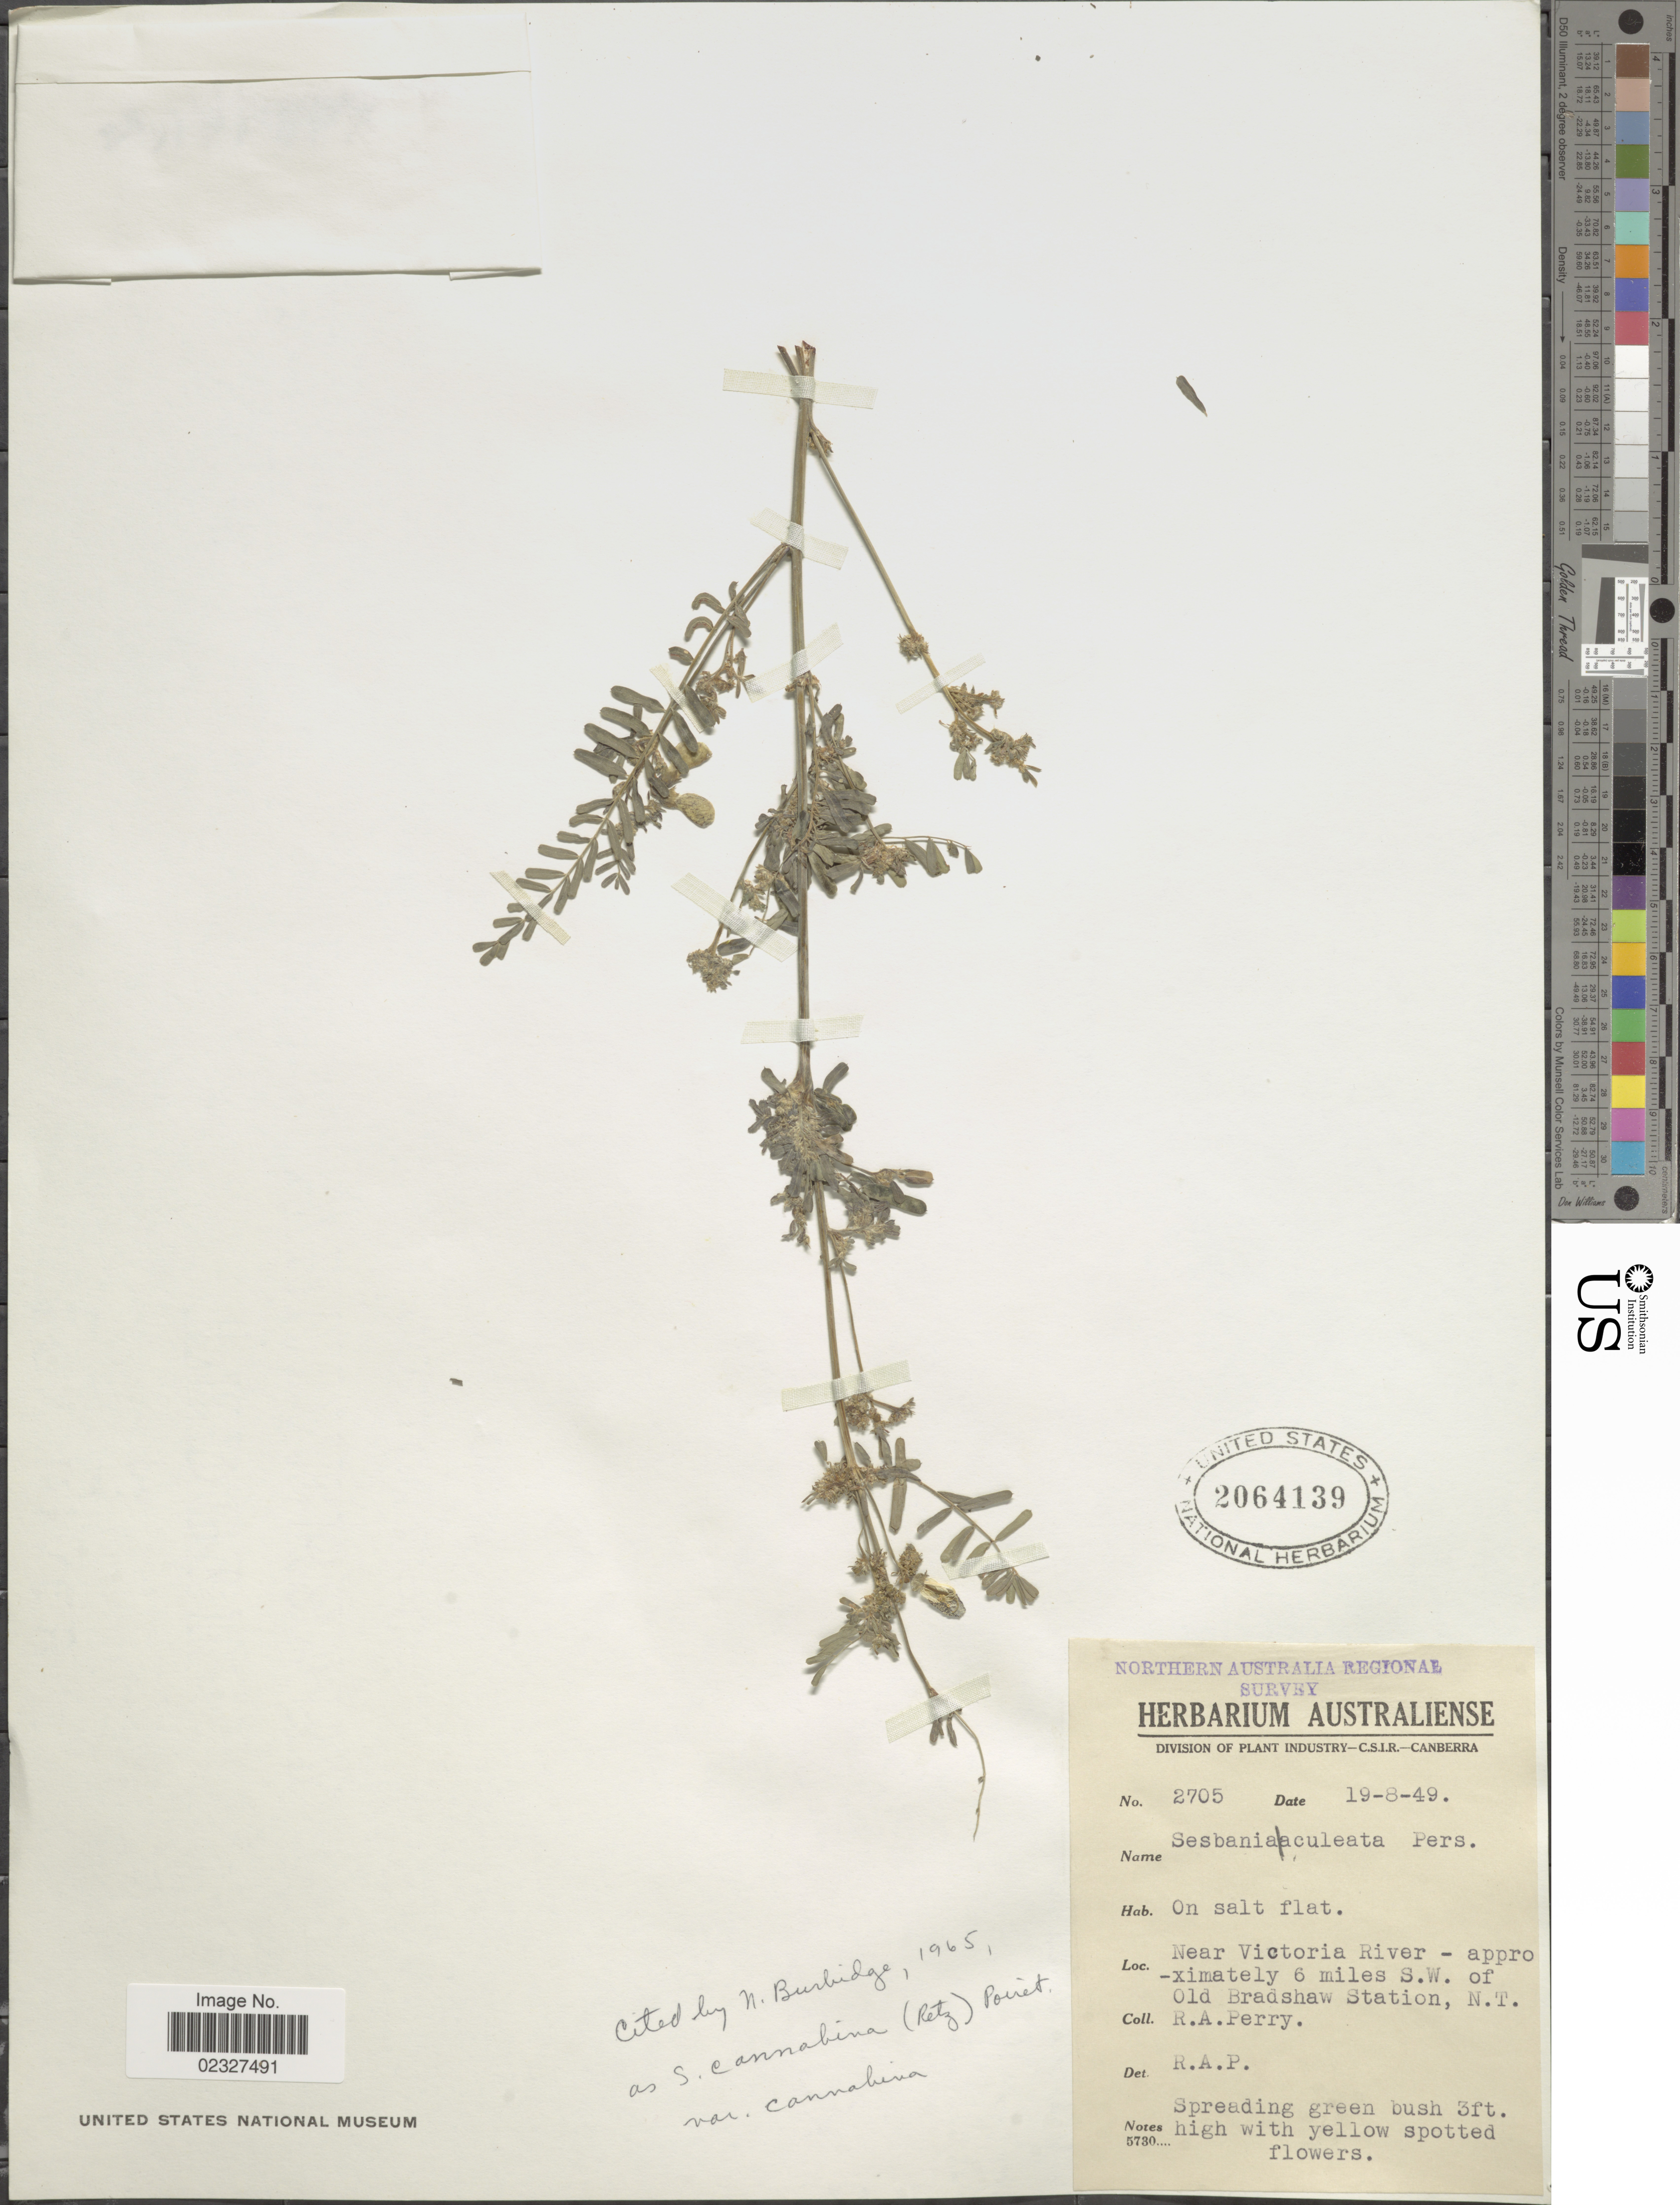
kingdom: Plantae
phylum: Tracheophyta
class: Magnoliopsida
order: Fabales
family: Fabaceae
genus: Sesbania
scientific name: Sesbania cannabina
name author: (Retz.) Poir.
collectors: Perry, R. A.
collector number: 2705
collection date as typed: Transcribed d/m/y: 19/8/49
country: Australia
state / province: Northern Territory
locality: On salt flat, near Victoria River, approximately 6 miles S.W. of Old Bradshaw Station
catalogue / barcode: US 2064139